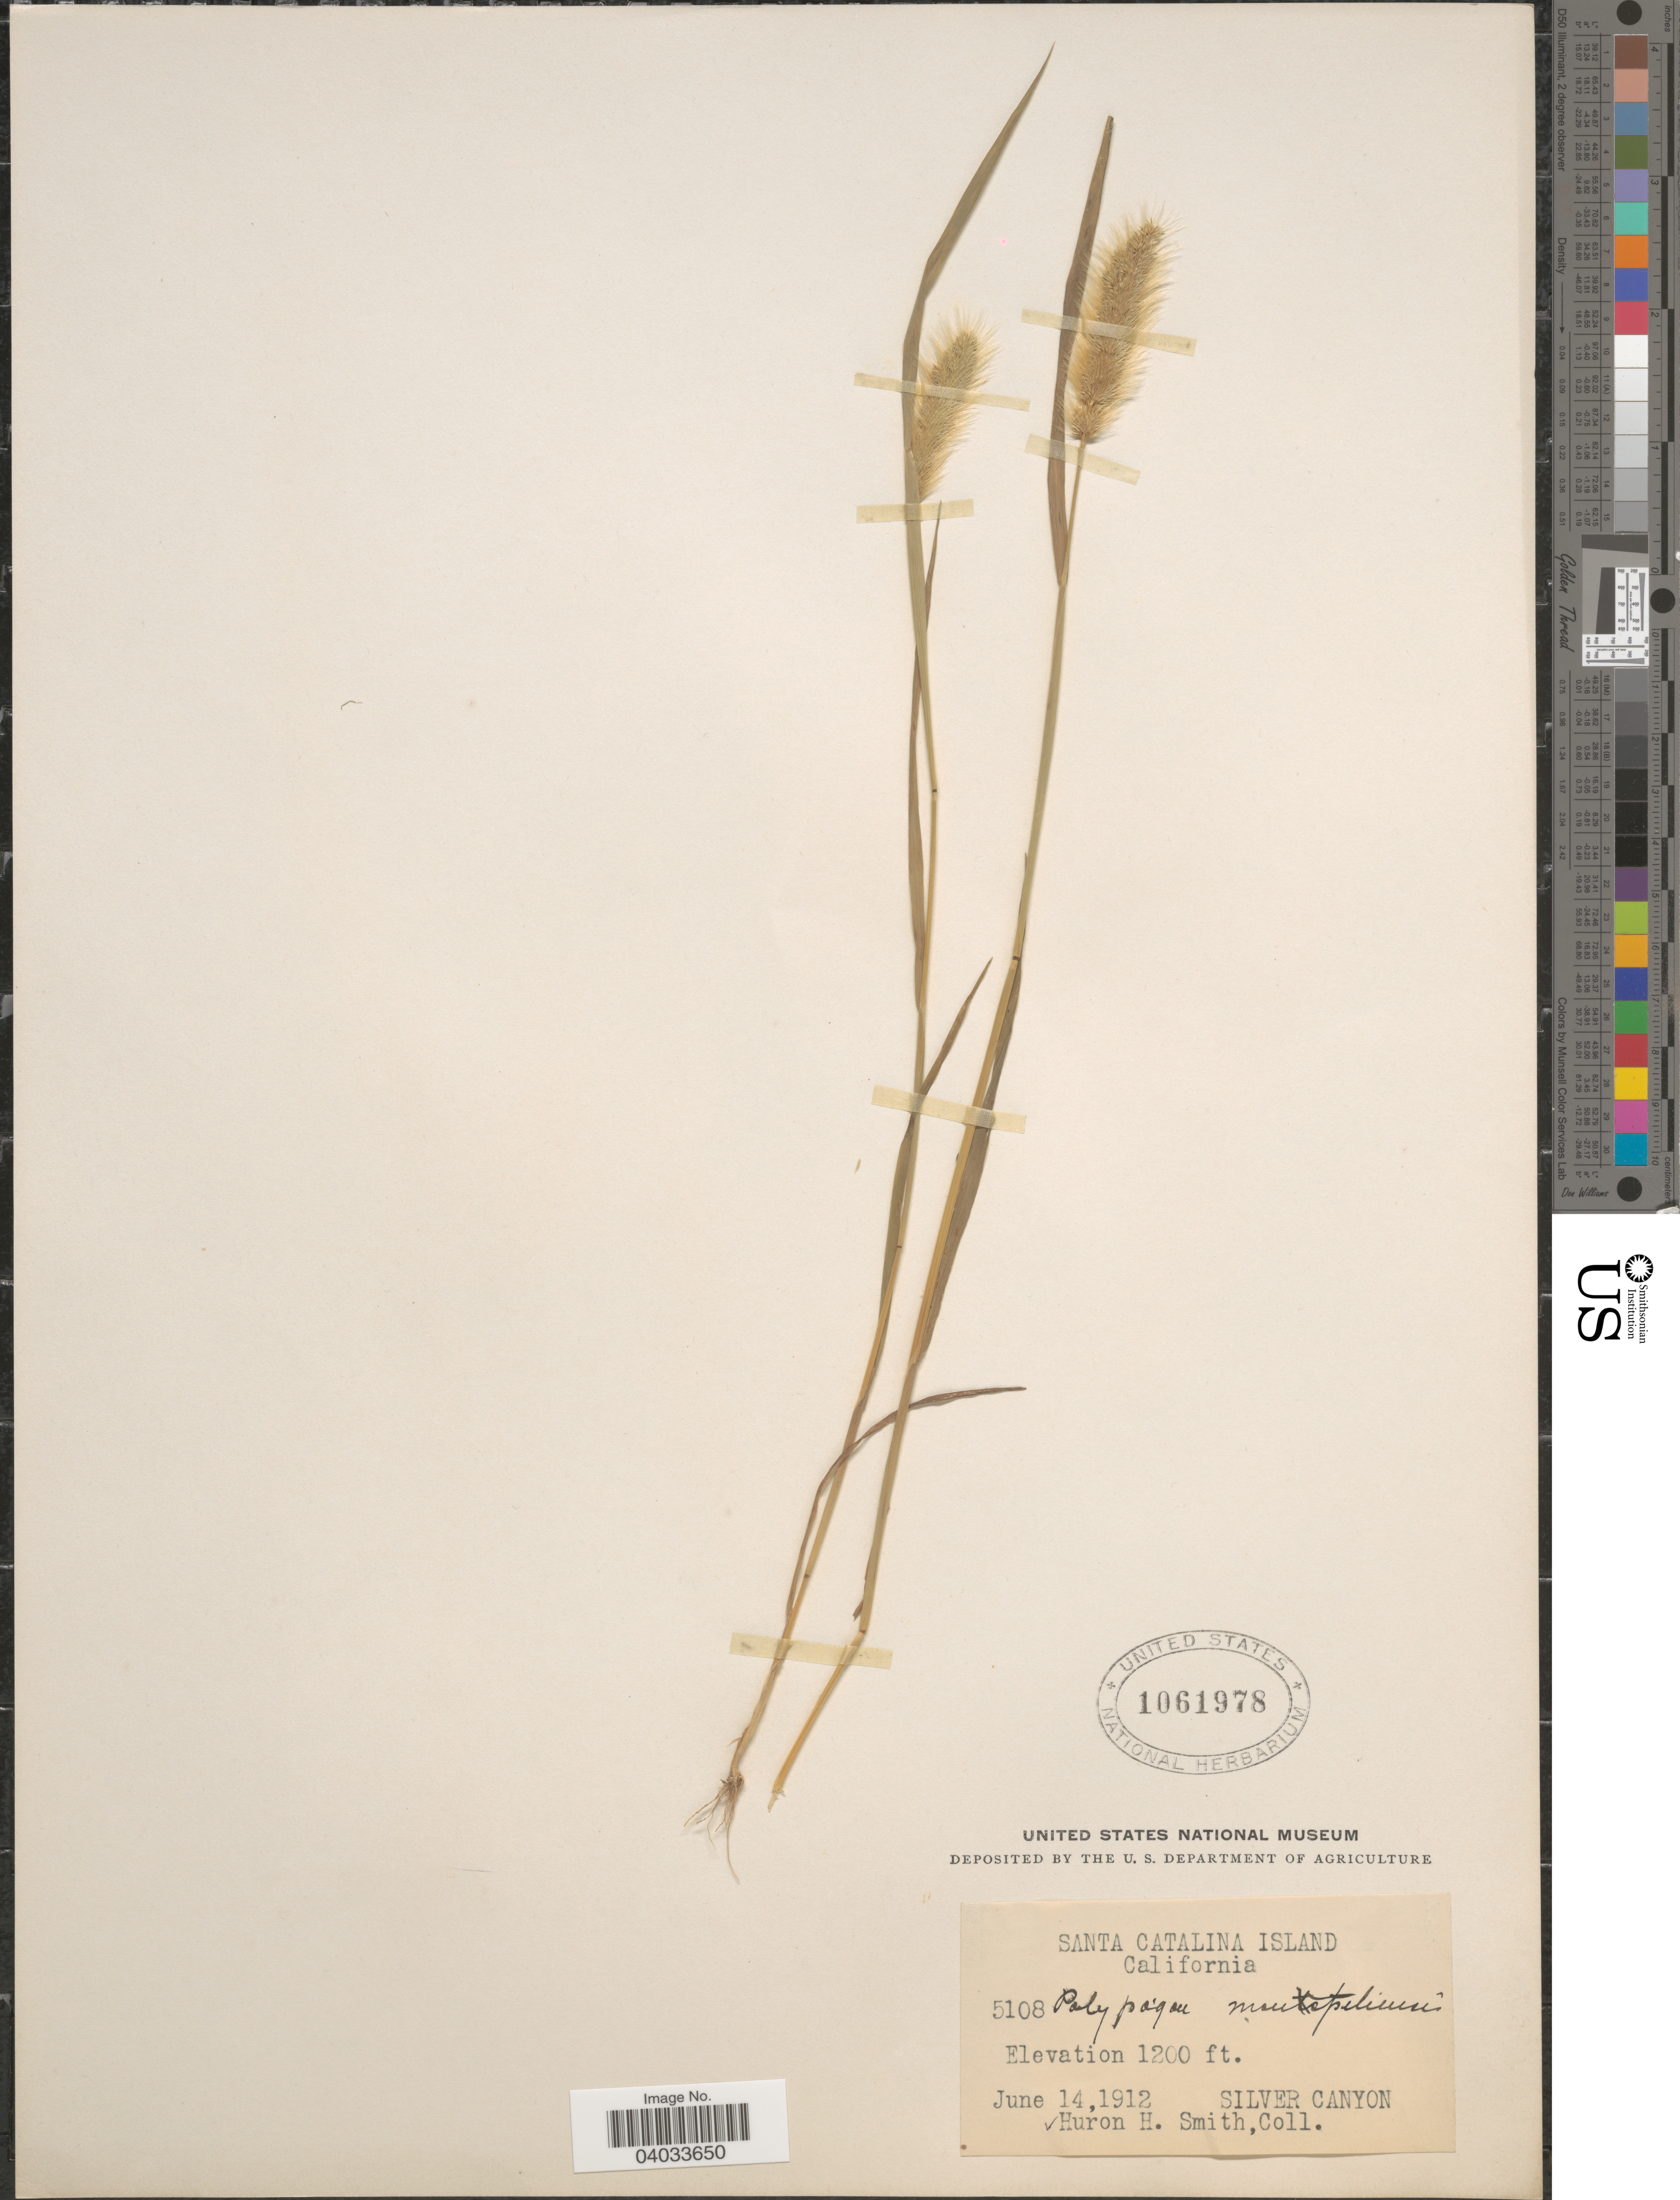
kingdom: Plantae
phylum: Tracheophyta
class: Liliopsida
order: Poales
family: Poaceae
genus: Polypogon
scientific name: Polypogon monspeliensis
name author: (L.) Desf.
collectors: Huron H. Smith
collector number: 5108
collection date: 1912-06-14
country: United States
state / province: California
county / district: Los Angeles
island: Santa Catalina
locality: Santa Catalina Island. Silver Canyon.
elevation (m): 366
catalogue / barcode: US 1061978